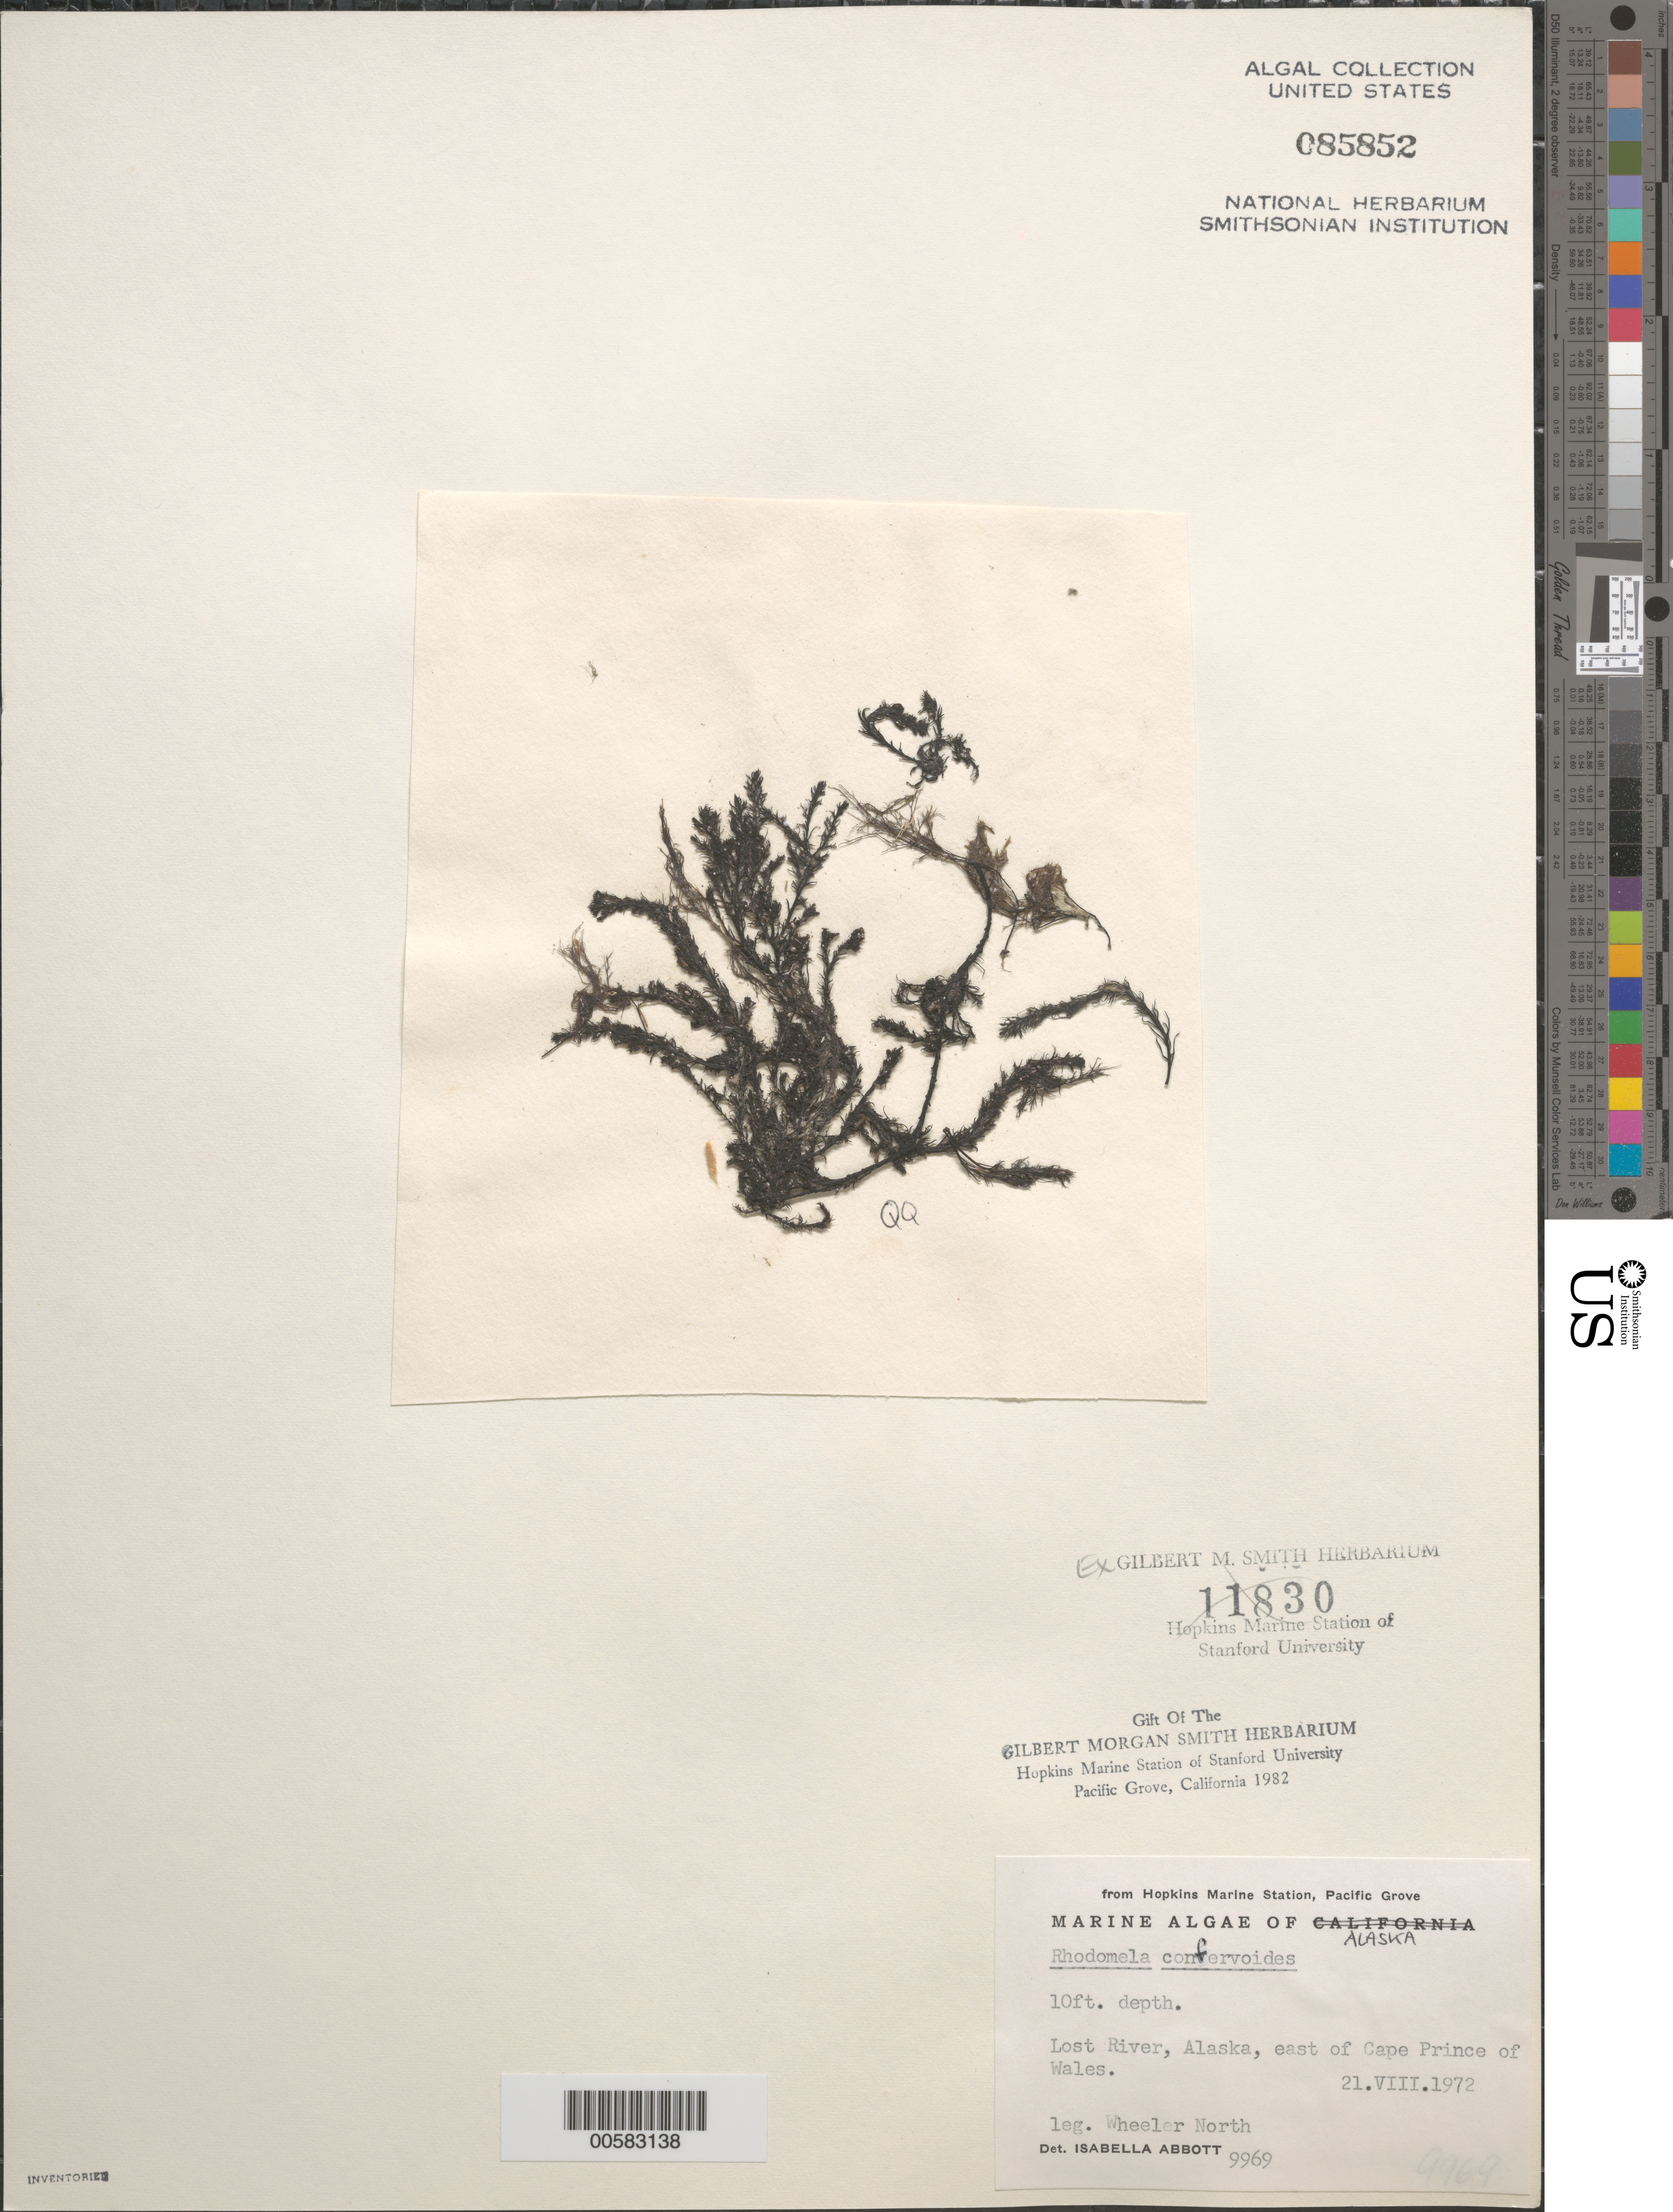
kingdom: Plantae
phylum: Rhodophyta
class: Florideophyceae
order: Ceramiales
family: Rhodomelaceae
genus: Rhodomela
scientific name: Rhodomela confervoides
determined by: Abbott, Isabella A.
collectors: W. North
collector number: IAA 9969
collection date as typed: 21 Aug 1972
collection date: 1972-08-21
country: United States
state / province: Alaska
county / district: Nome Division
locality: Lost River, east of Cape Prince of Wales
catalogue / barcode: US 85852